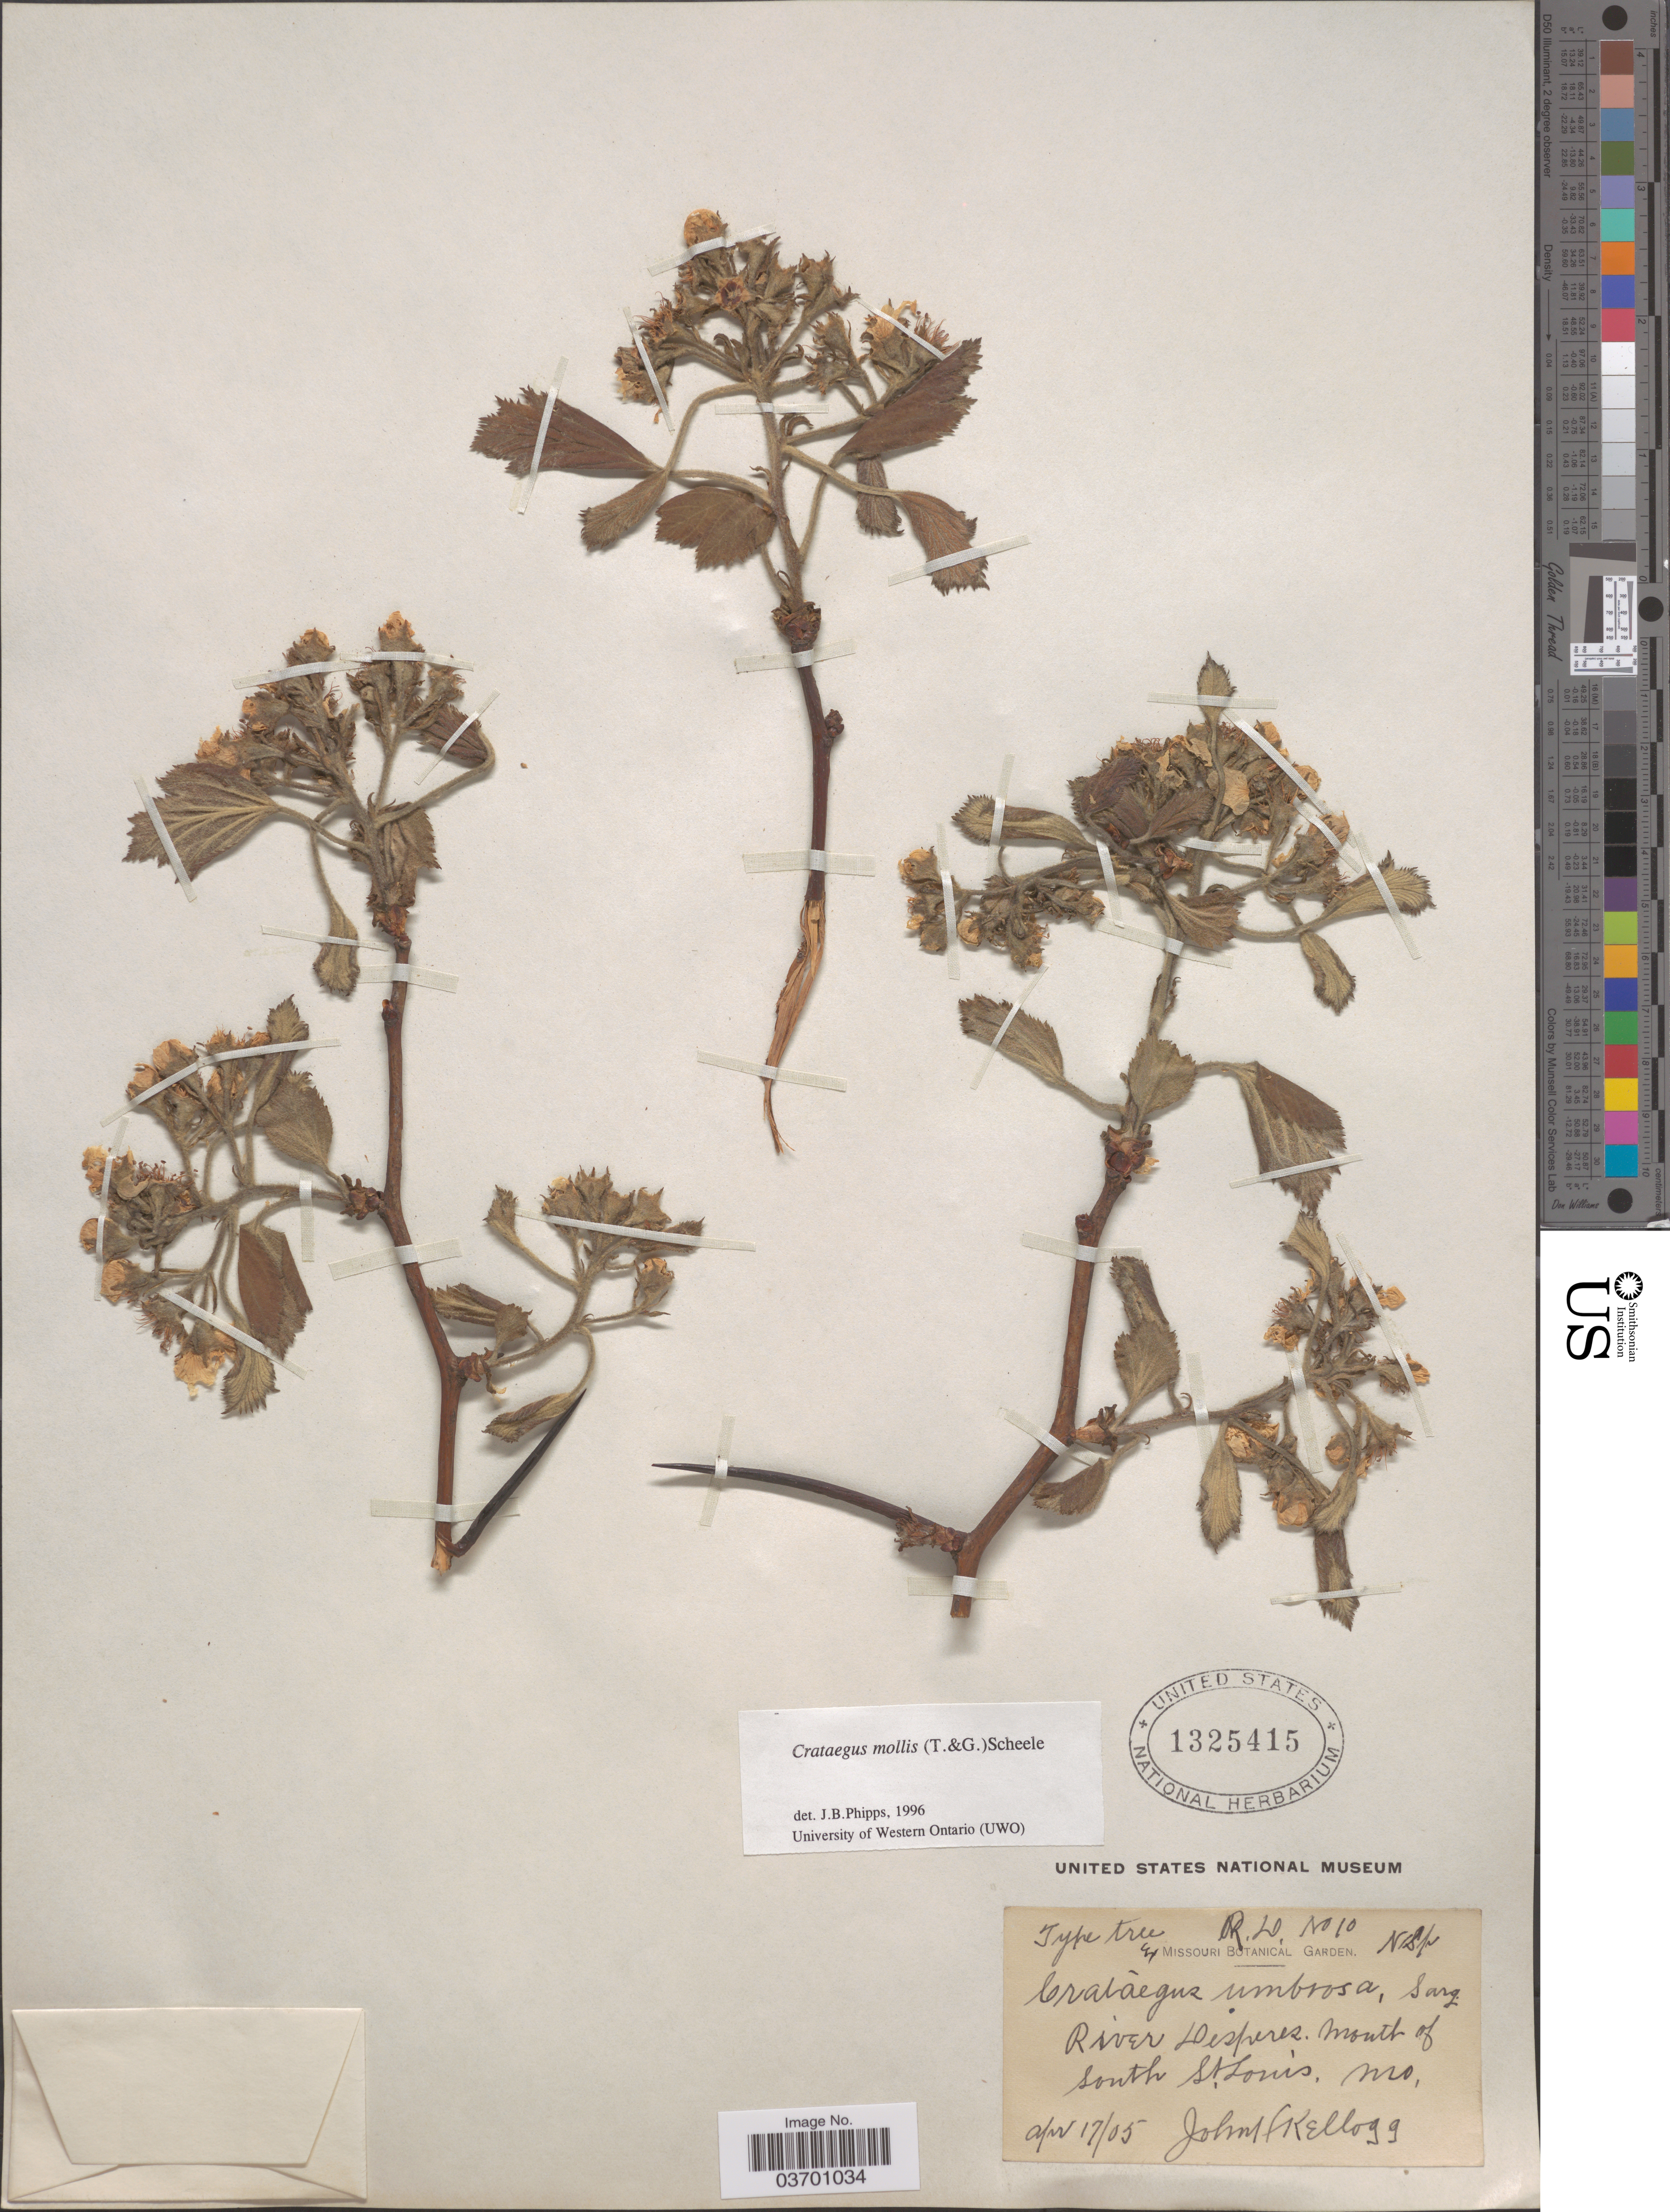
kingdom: Plantae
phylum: Tracheophyta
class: Magnoliopsida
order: Rosales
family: Rosaceae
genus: Crataegus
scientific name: Crataegus mollis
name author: (Torr. & A. Gray) Scheele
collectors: J. H. Kellogg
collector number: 10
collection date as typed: Transcribed d/m/y: 17/4/5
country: United States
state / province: Missouri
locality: River Desperes. Mouth of South St. Louis.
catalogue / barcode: US 1325415